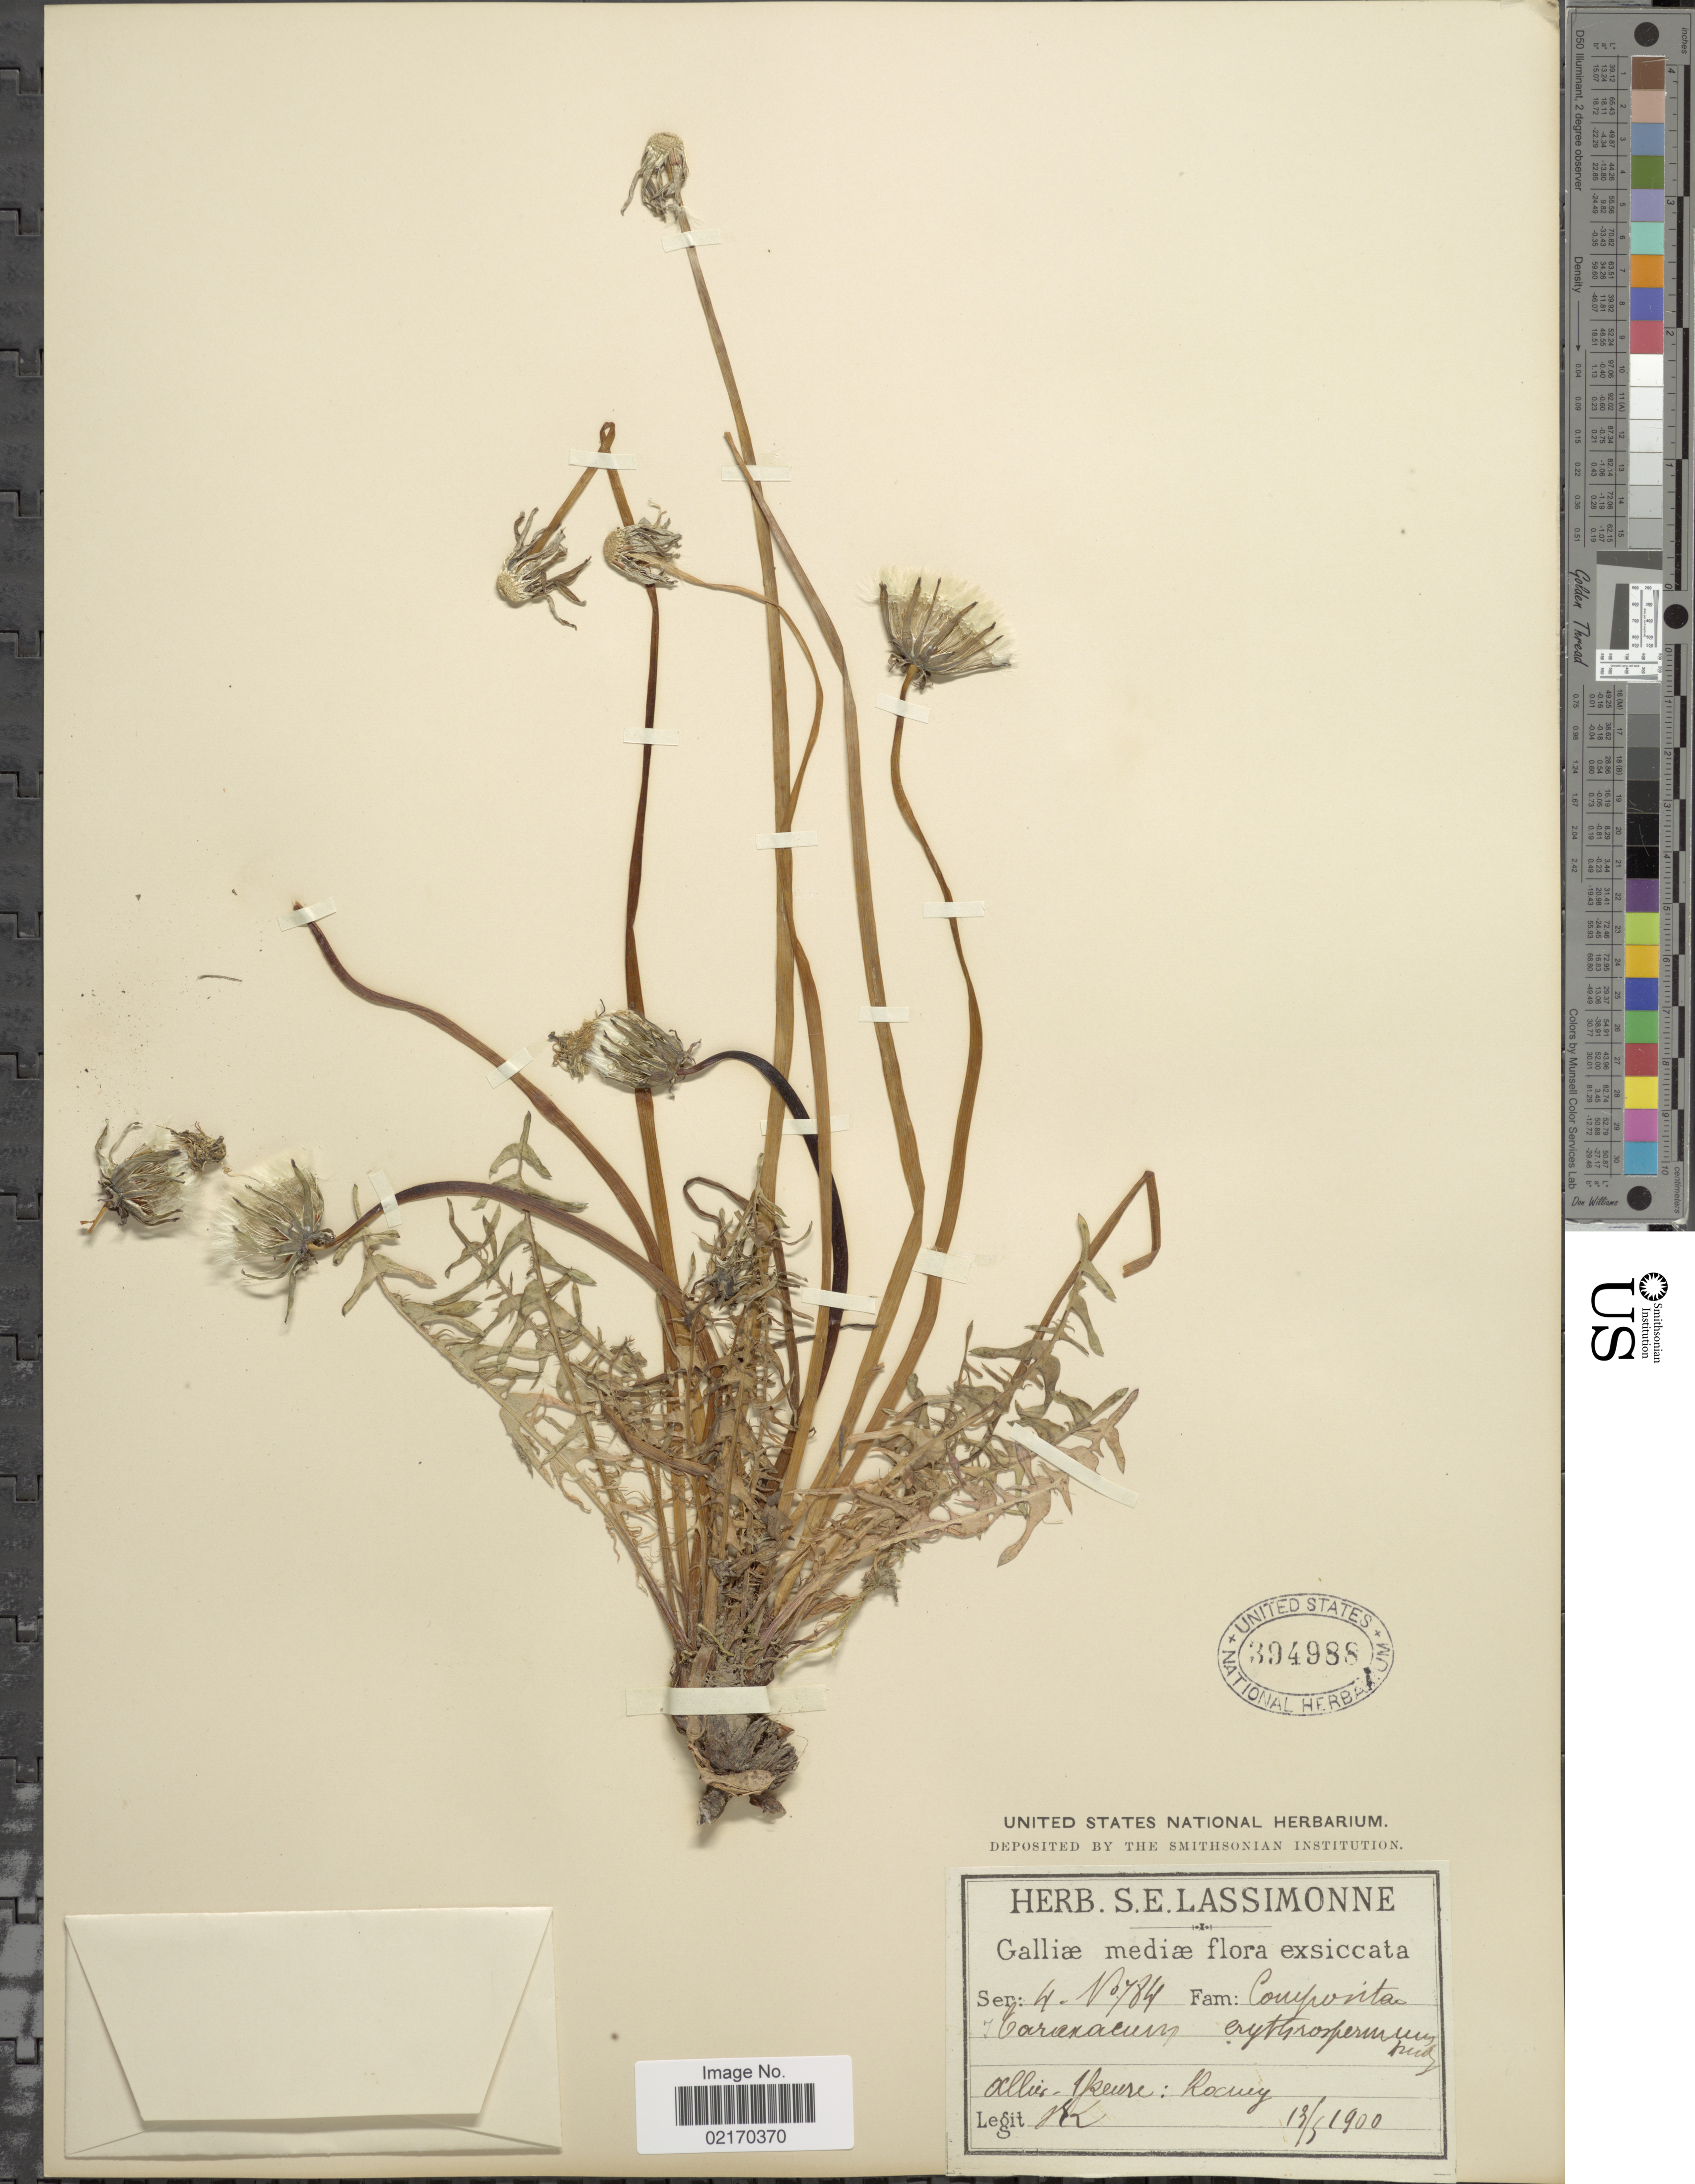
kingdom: Plantae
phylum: Tracheophyta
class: Magnoliopsida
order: Asterales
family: Asteraceae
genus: Taraxacum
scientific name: Taraxacum erythrospermum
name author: Andrz. ex Besser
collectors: S. Lassimonne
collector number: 784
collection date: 1900-05-13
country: France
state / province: Auvergne-Rhône-Alpes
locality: Galliæ [France]. Allier - Yseure [Yzeure]: Rancy.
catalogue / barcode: US 394988